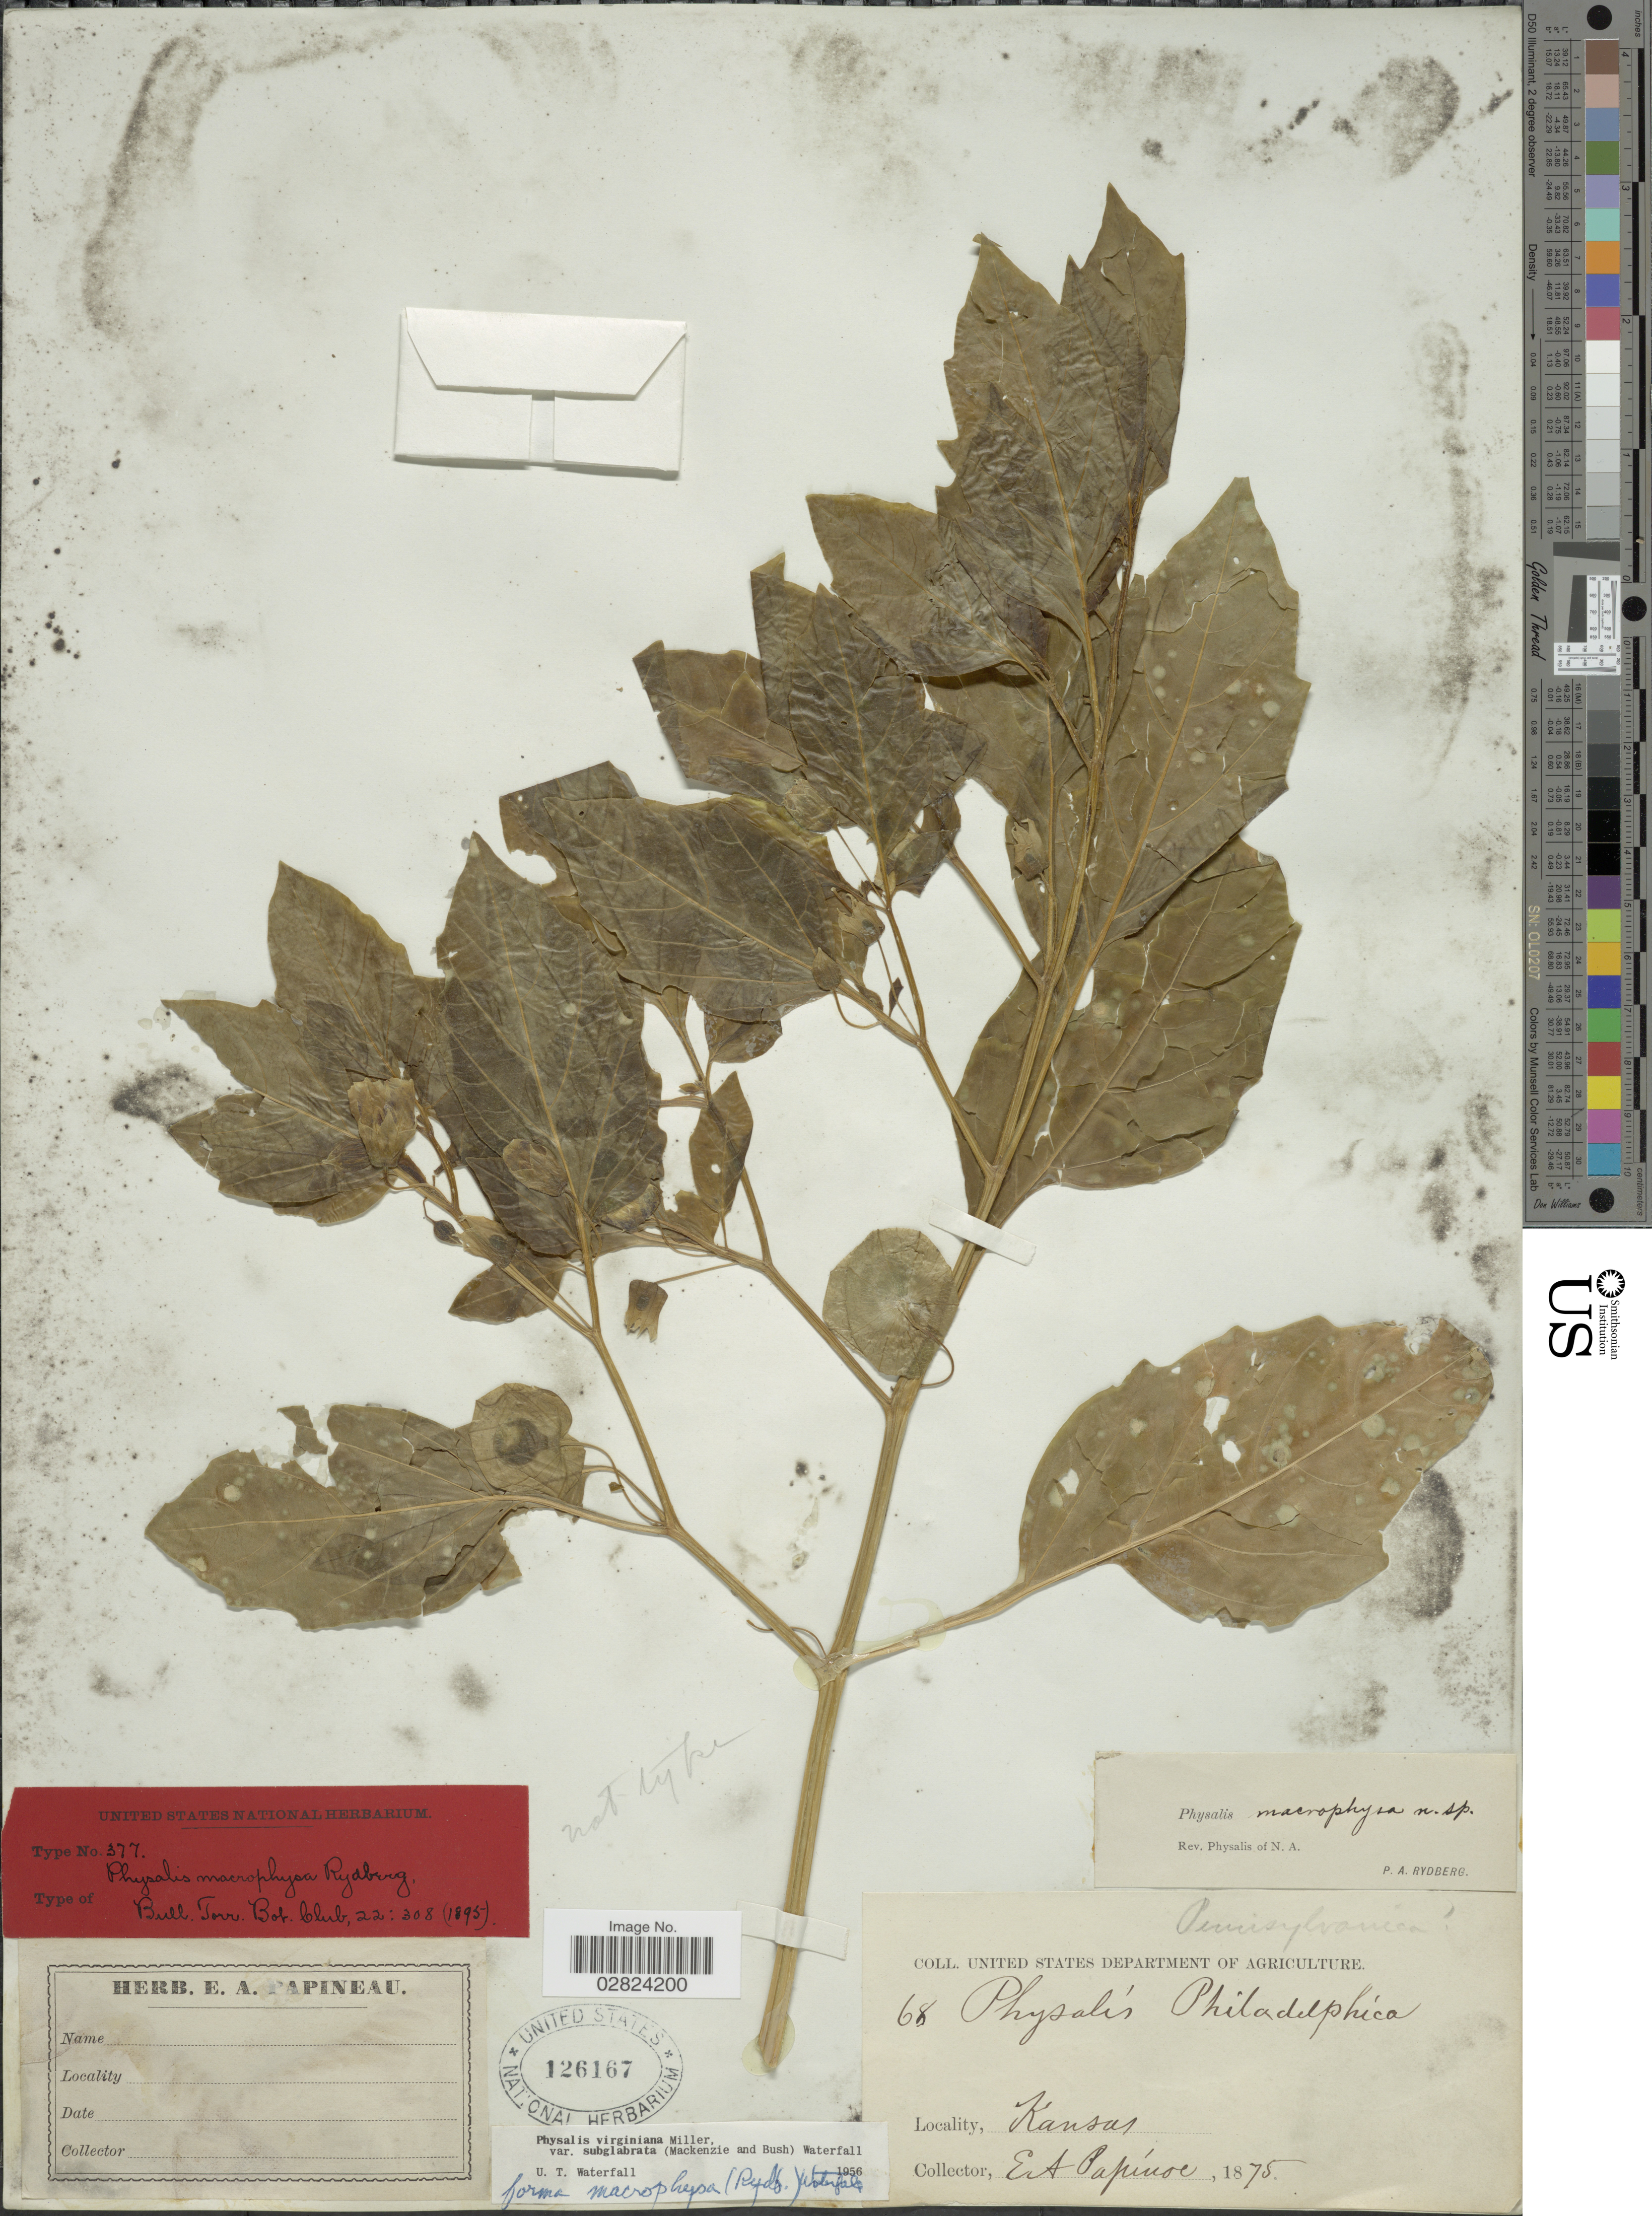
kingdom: Plantae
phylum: Tracheophyta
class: Magnoliopsida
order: Solanales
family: Solanaceae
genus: Physalis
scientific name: Physalis subglabrata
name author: Mack. & Bush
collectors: E. Papineau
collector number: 68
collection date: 1875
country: United States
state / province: Kansas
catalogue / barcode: US 126167